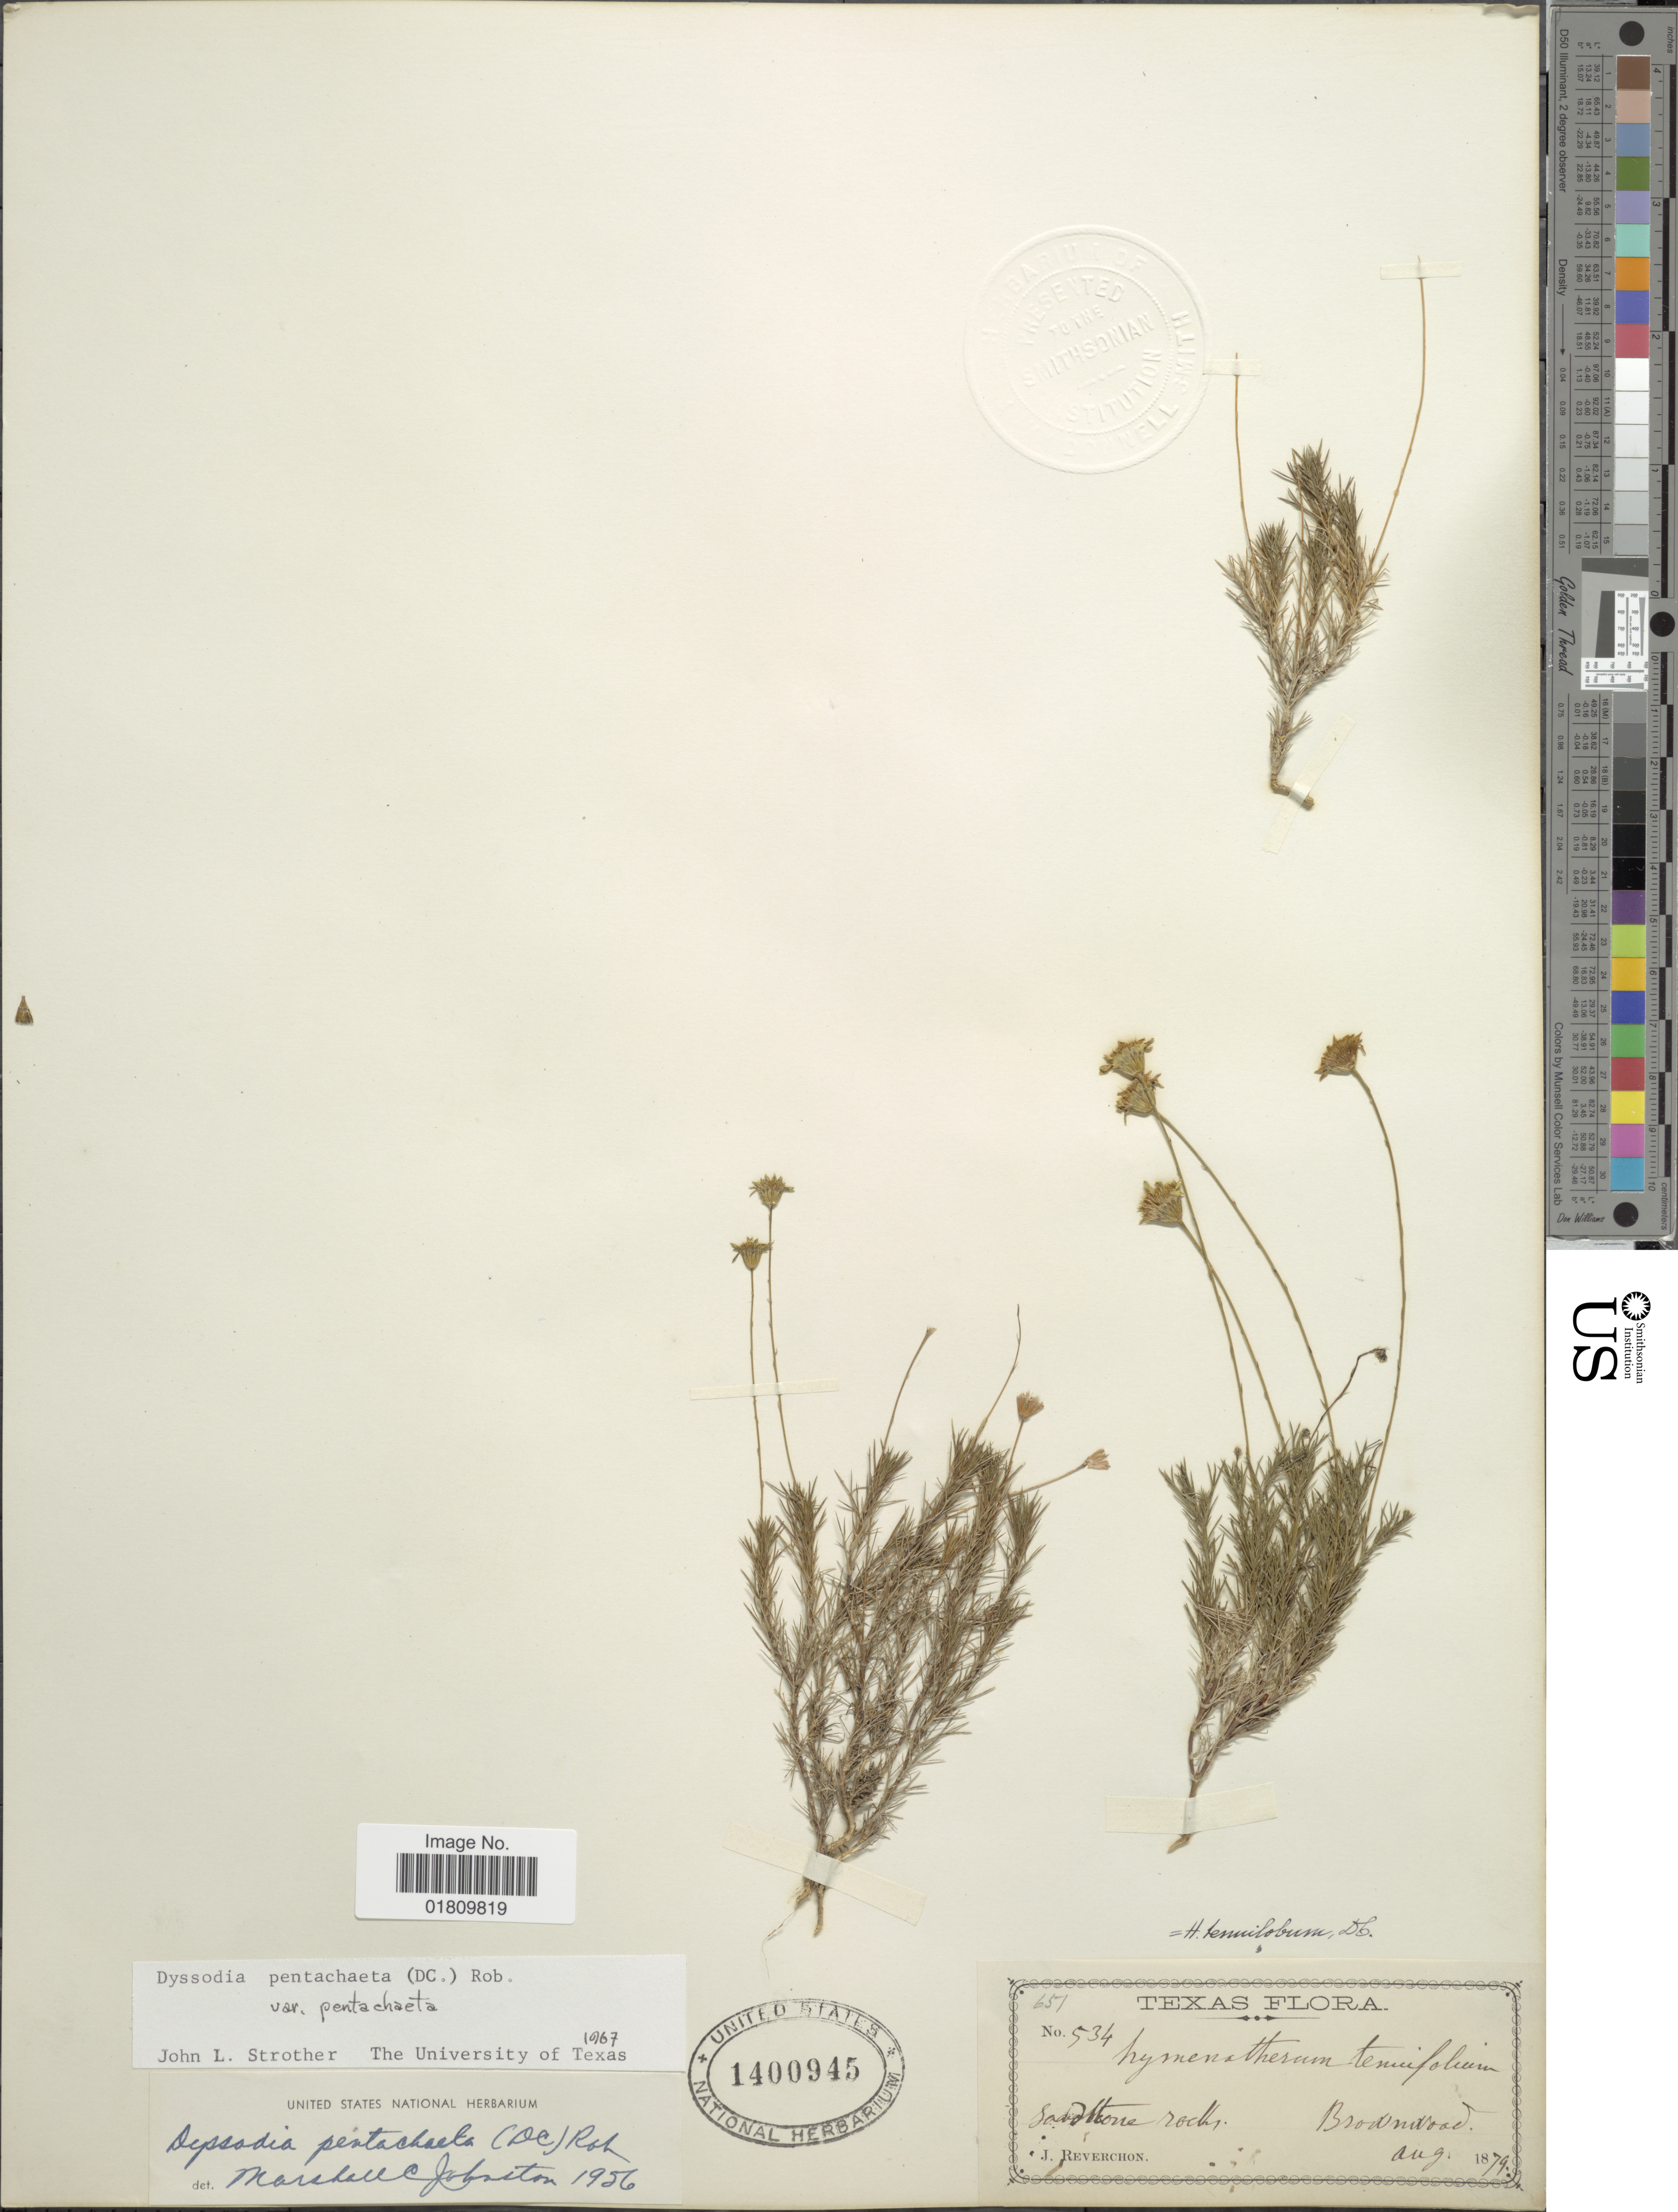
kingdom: Plantae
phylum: Tracheophyta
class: Magnoliopsida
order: Asterales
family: Asteraceae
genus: Thymophylla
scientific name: Thymophylla pentachaeta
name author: (DC.) Small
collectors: J. Reverchon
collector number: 534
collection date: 1879-08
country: United States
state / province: Texas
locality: Sandstone rocky, Bownwood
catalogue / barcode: US 1400945